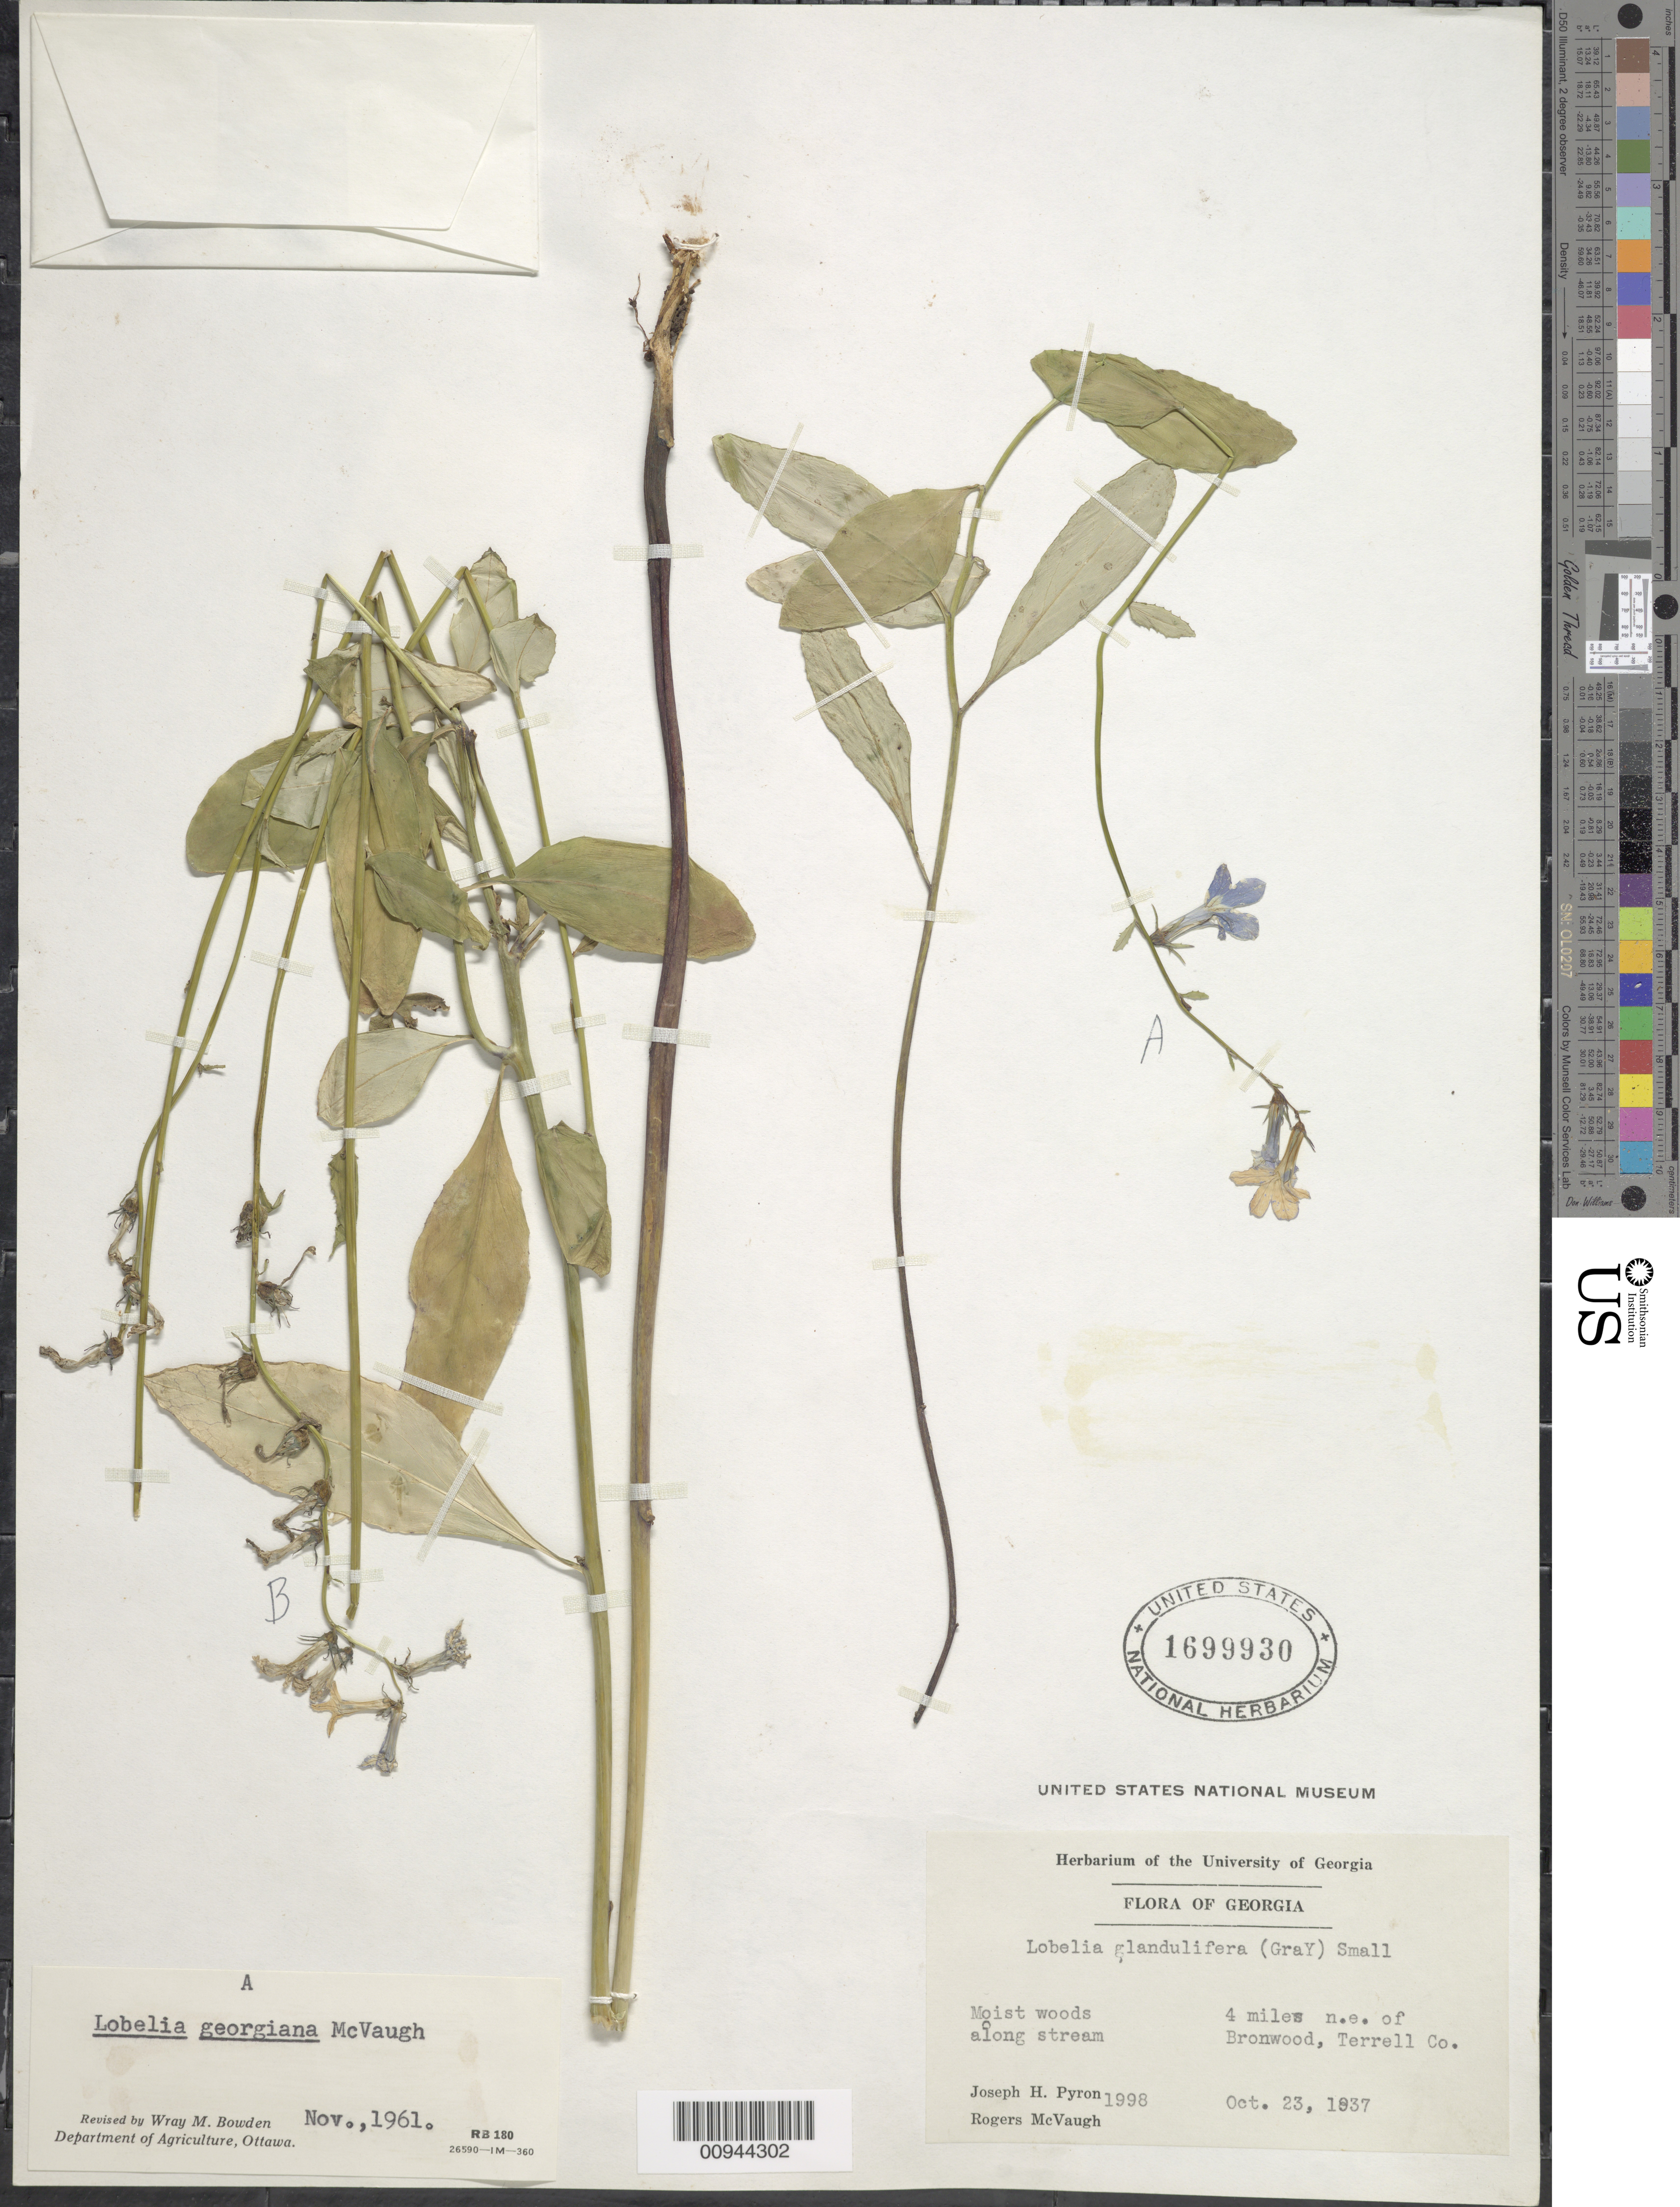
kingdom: Plantae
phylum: Tracheophyta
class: Magnoliopsida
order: Asterales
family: Campanulaceae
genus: Lobelia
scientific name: Lobelia georgiana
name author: McVaugh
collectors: J. H. Pyron & R. McVaugh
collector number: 1998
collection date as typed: Oct. 23, 1937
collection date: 1937-10-23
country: United States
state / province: Georgia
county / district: Terrell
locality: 4 miles n.e. of Bronwood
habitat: moist woods along stream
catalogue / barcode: US 1699930